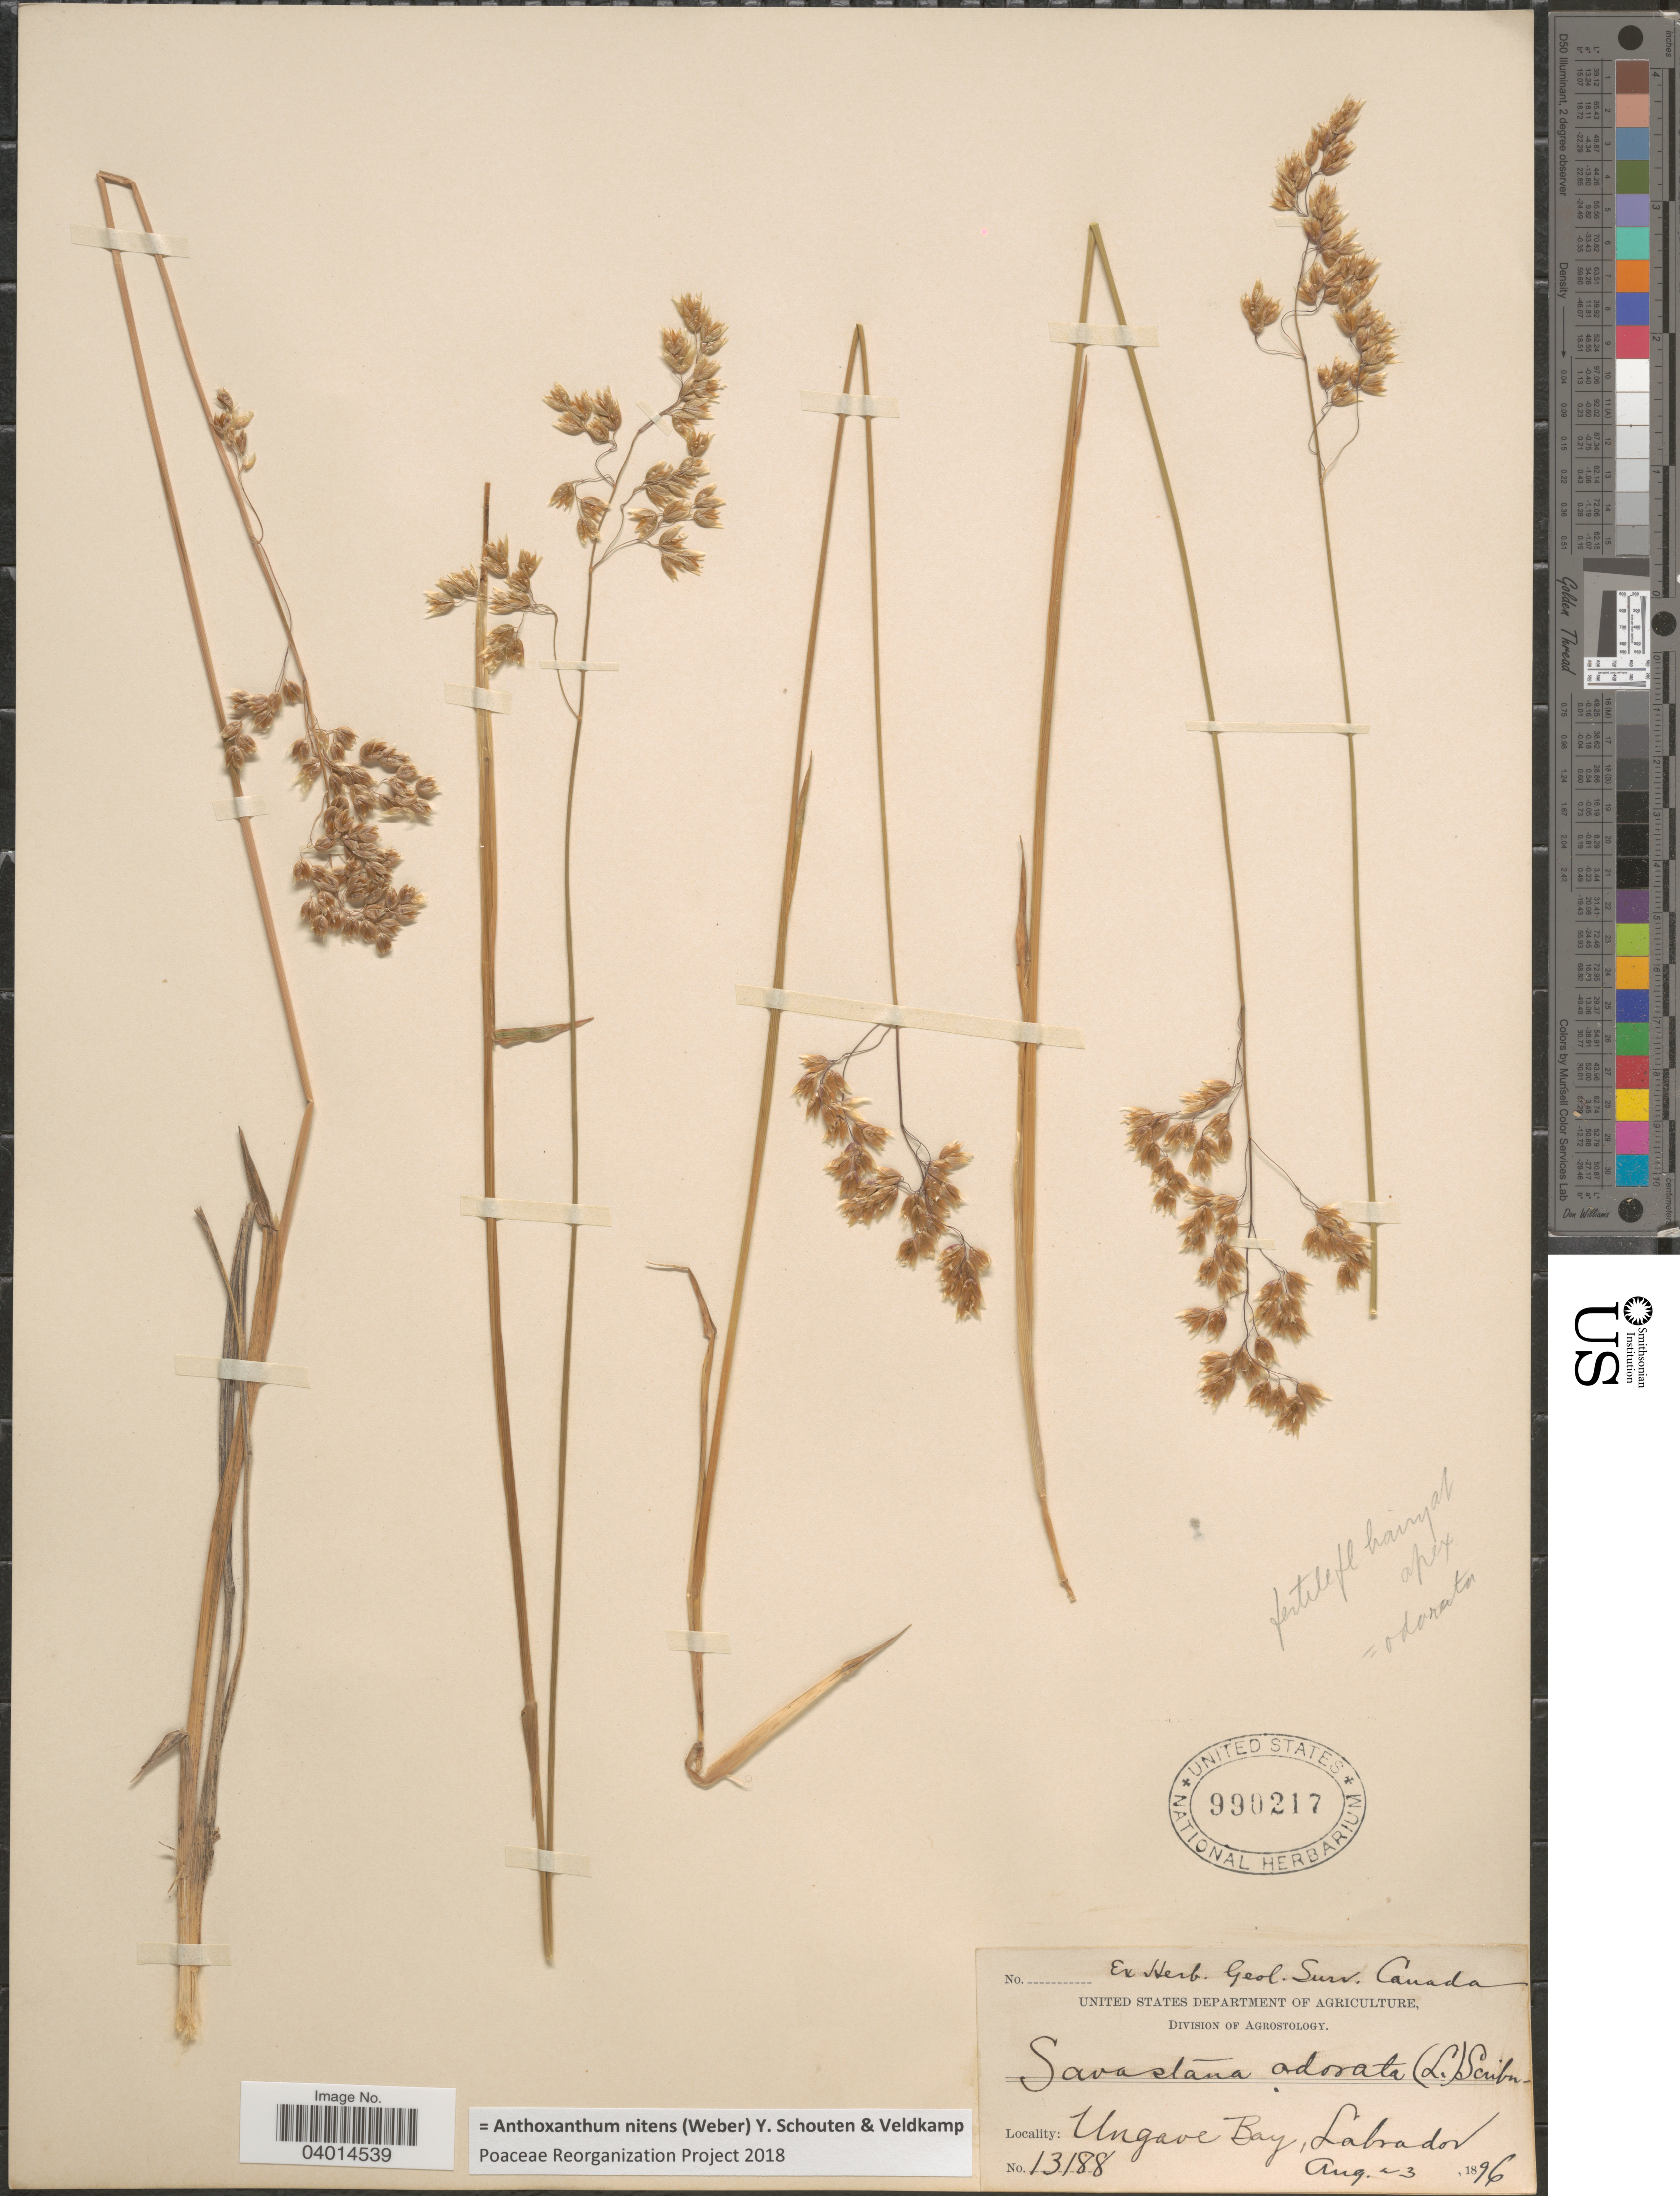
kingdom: Plantae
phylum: Tracheophyta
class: Liliopsida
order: Poales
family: Poaceae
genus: Anthoxanthum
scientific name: Anthoxanthum nitens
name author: (G.H. Weber) R.T.A. Schouten & Veldkamp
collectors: ex herb. Geological Survey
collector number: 13188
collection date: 1896-08-23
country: Canada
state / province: Newfoundland and Labrador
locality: Ungave Bay, Labrador.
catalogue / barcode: US 990217